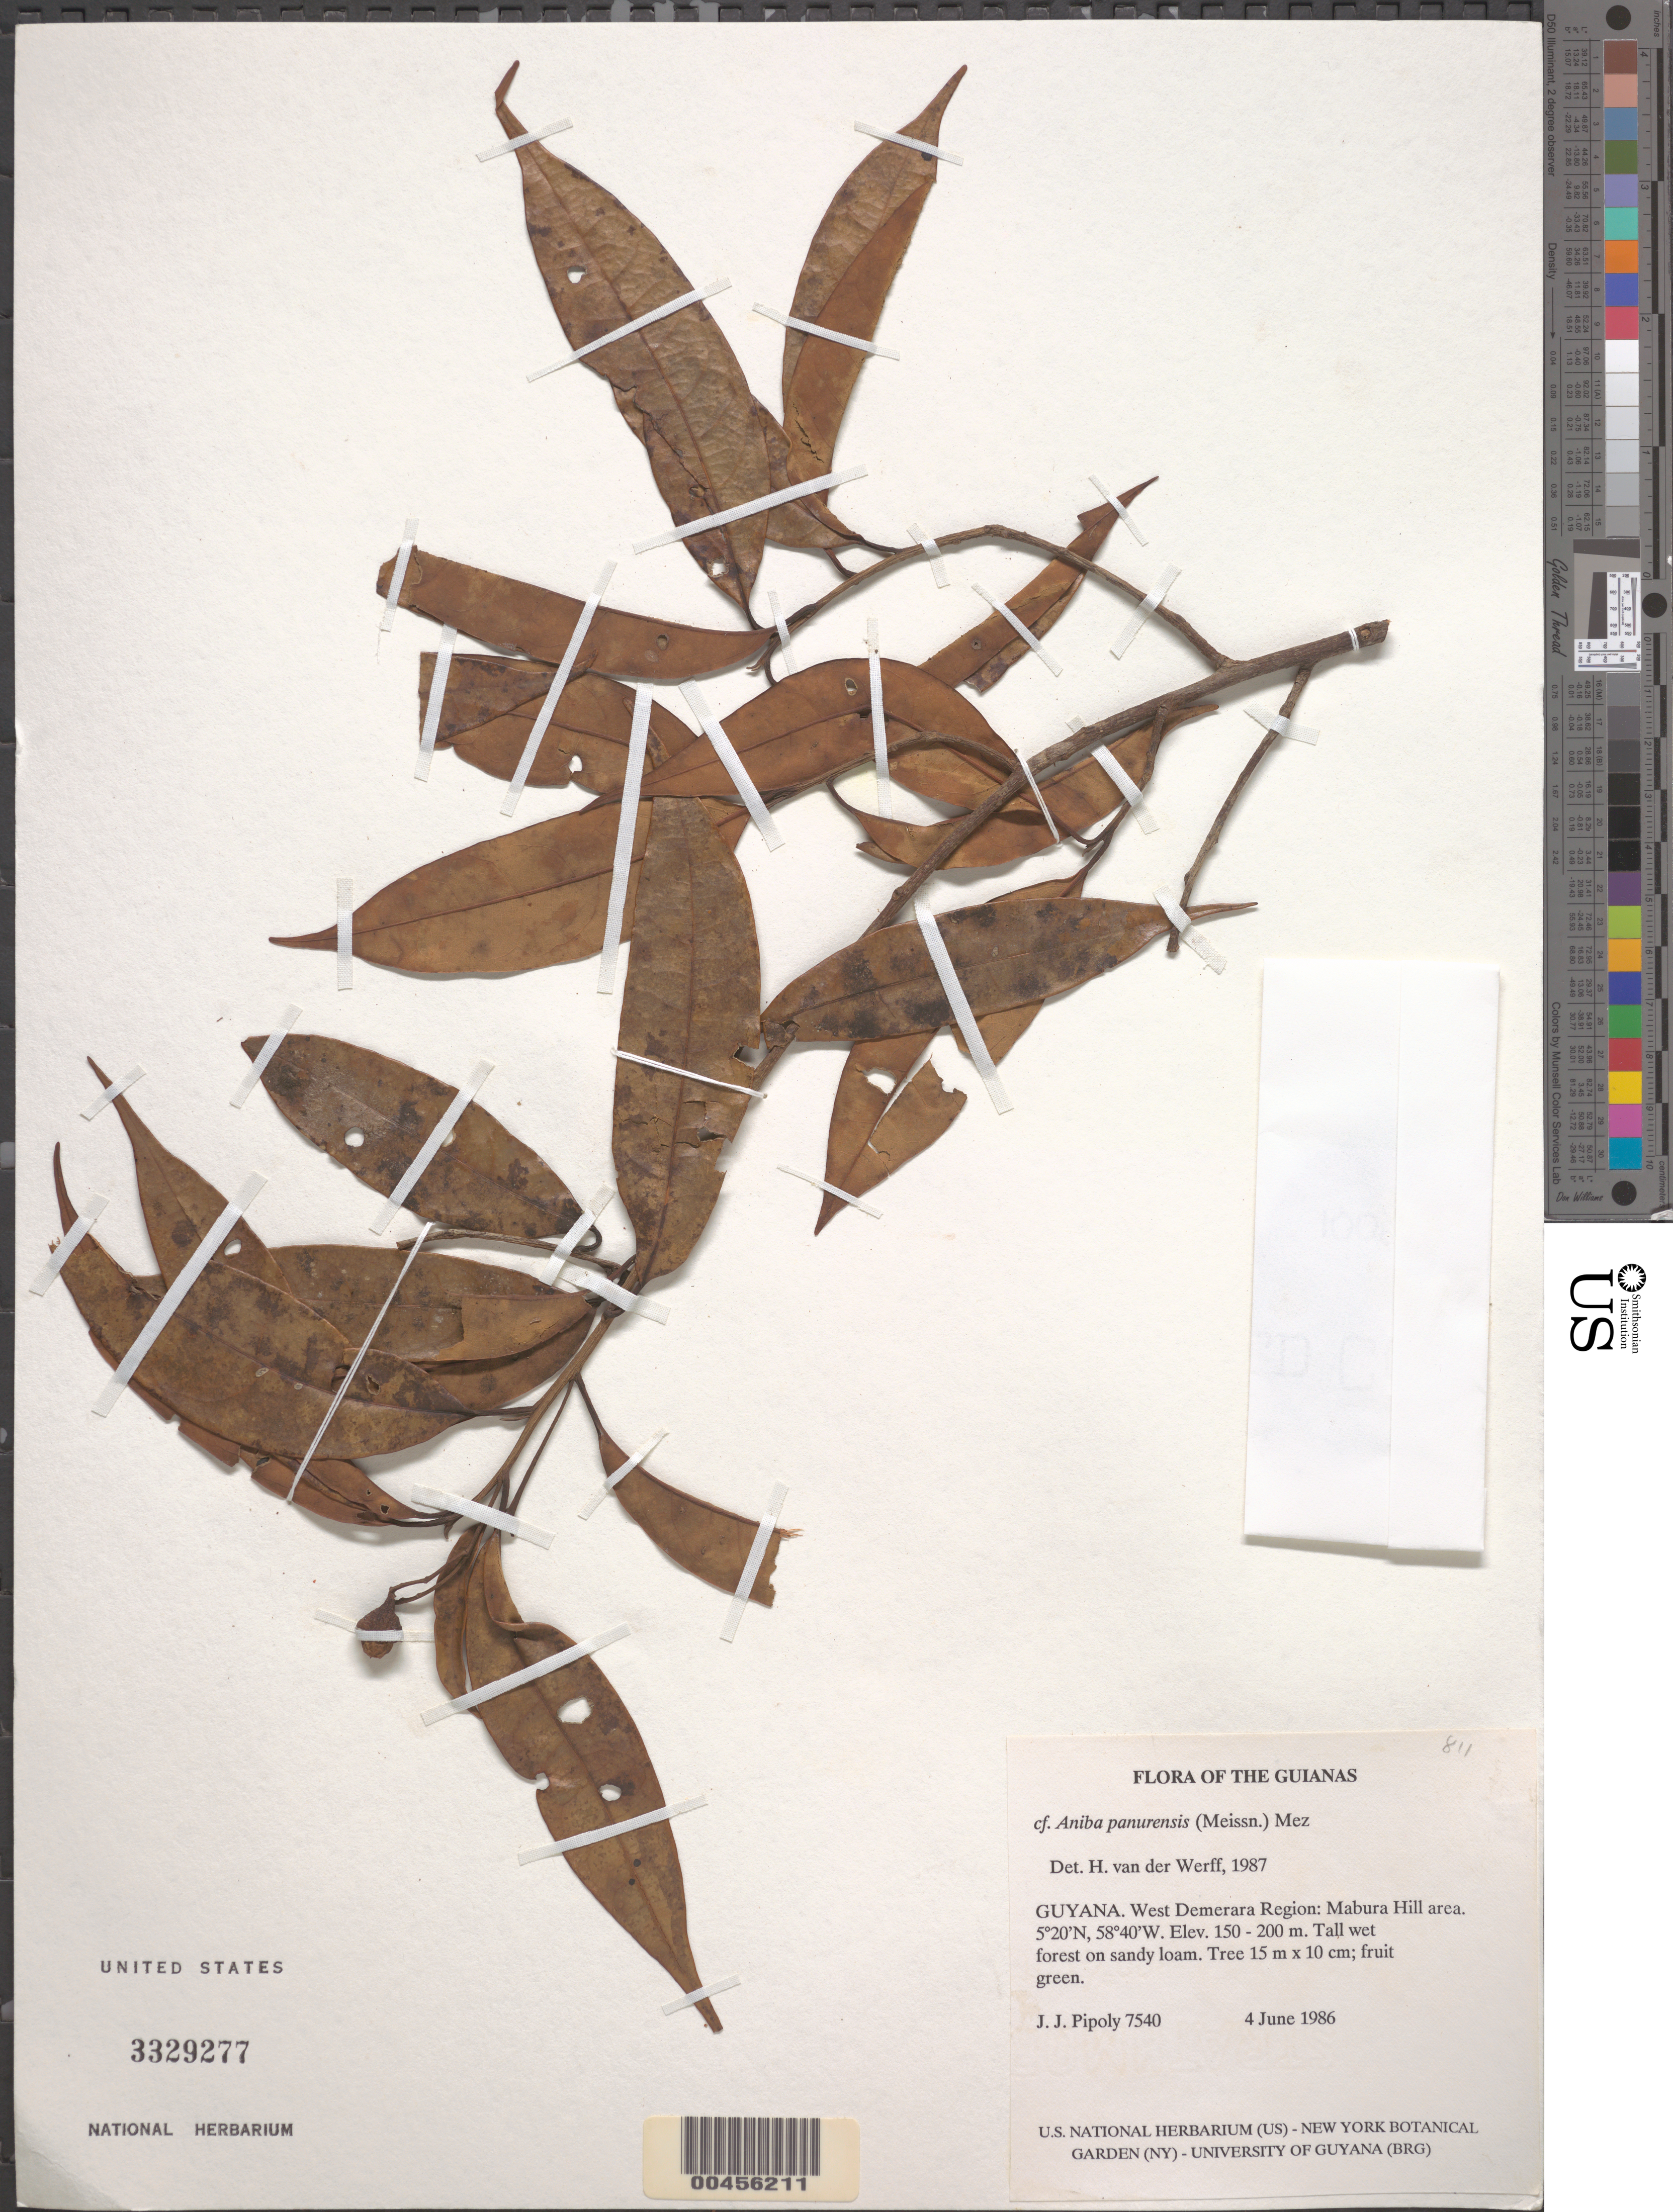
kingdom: Plantae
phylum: Tracheophyta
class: Magnoliopsida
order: Laurales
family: Lauraceae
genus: Aniba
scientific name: Aniba panurensis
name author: (Meisn.) Mez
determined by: van der Werff, H., (MO), Missouri Botanical Garden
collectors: J. J. Pipoly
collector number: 7540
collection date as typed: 4 June 1986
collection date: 1986-06-04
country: Guyana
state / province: U. Demerara-Berbice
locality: Mabura Hill area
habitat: Tall wet forest on sandy loam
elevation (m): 50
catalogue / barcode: US 3329277